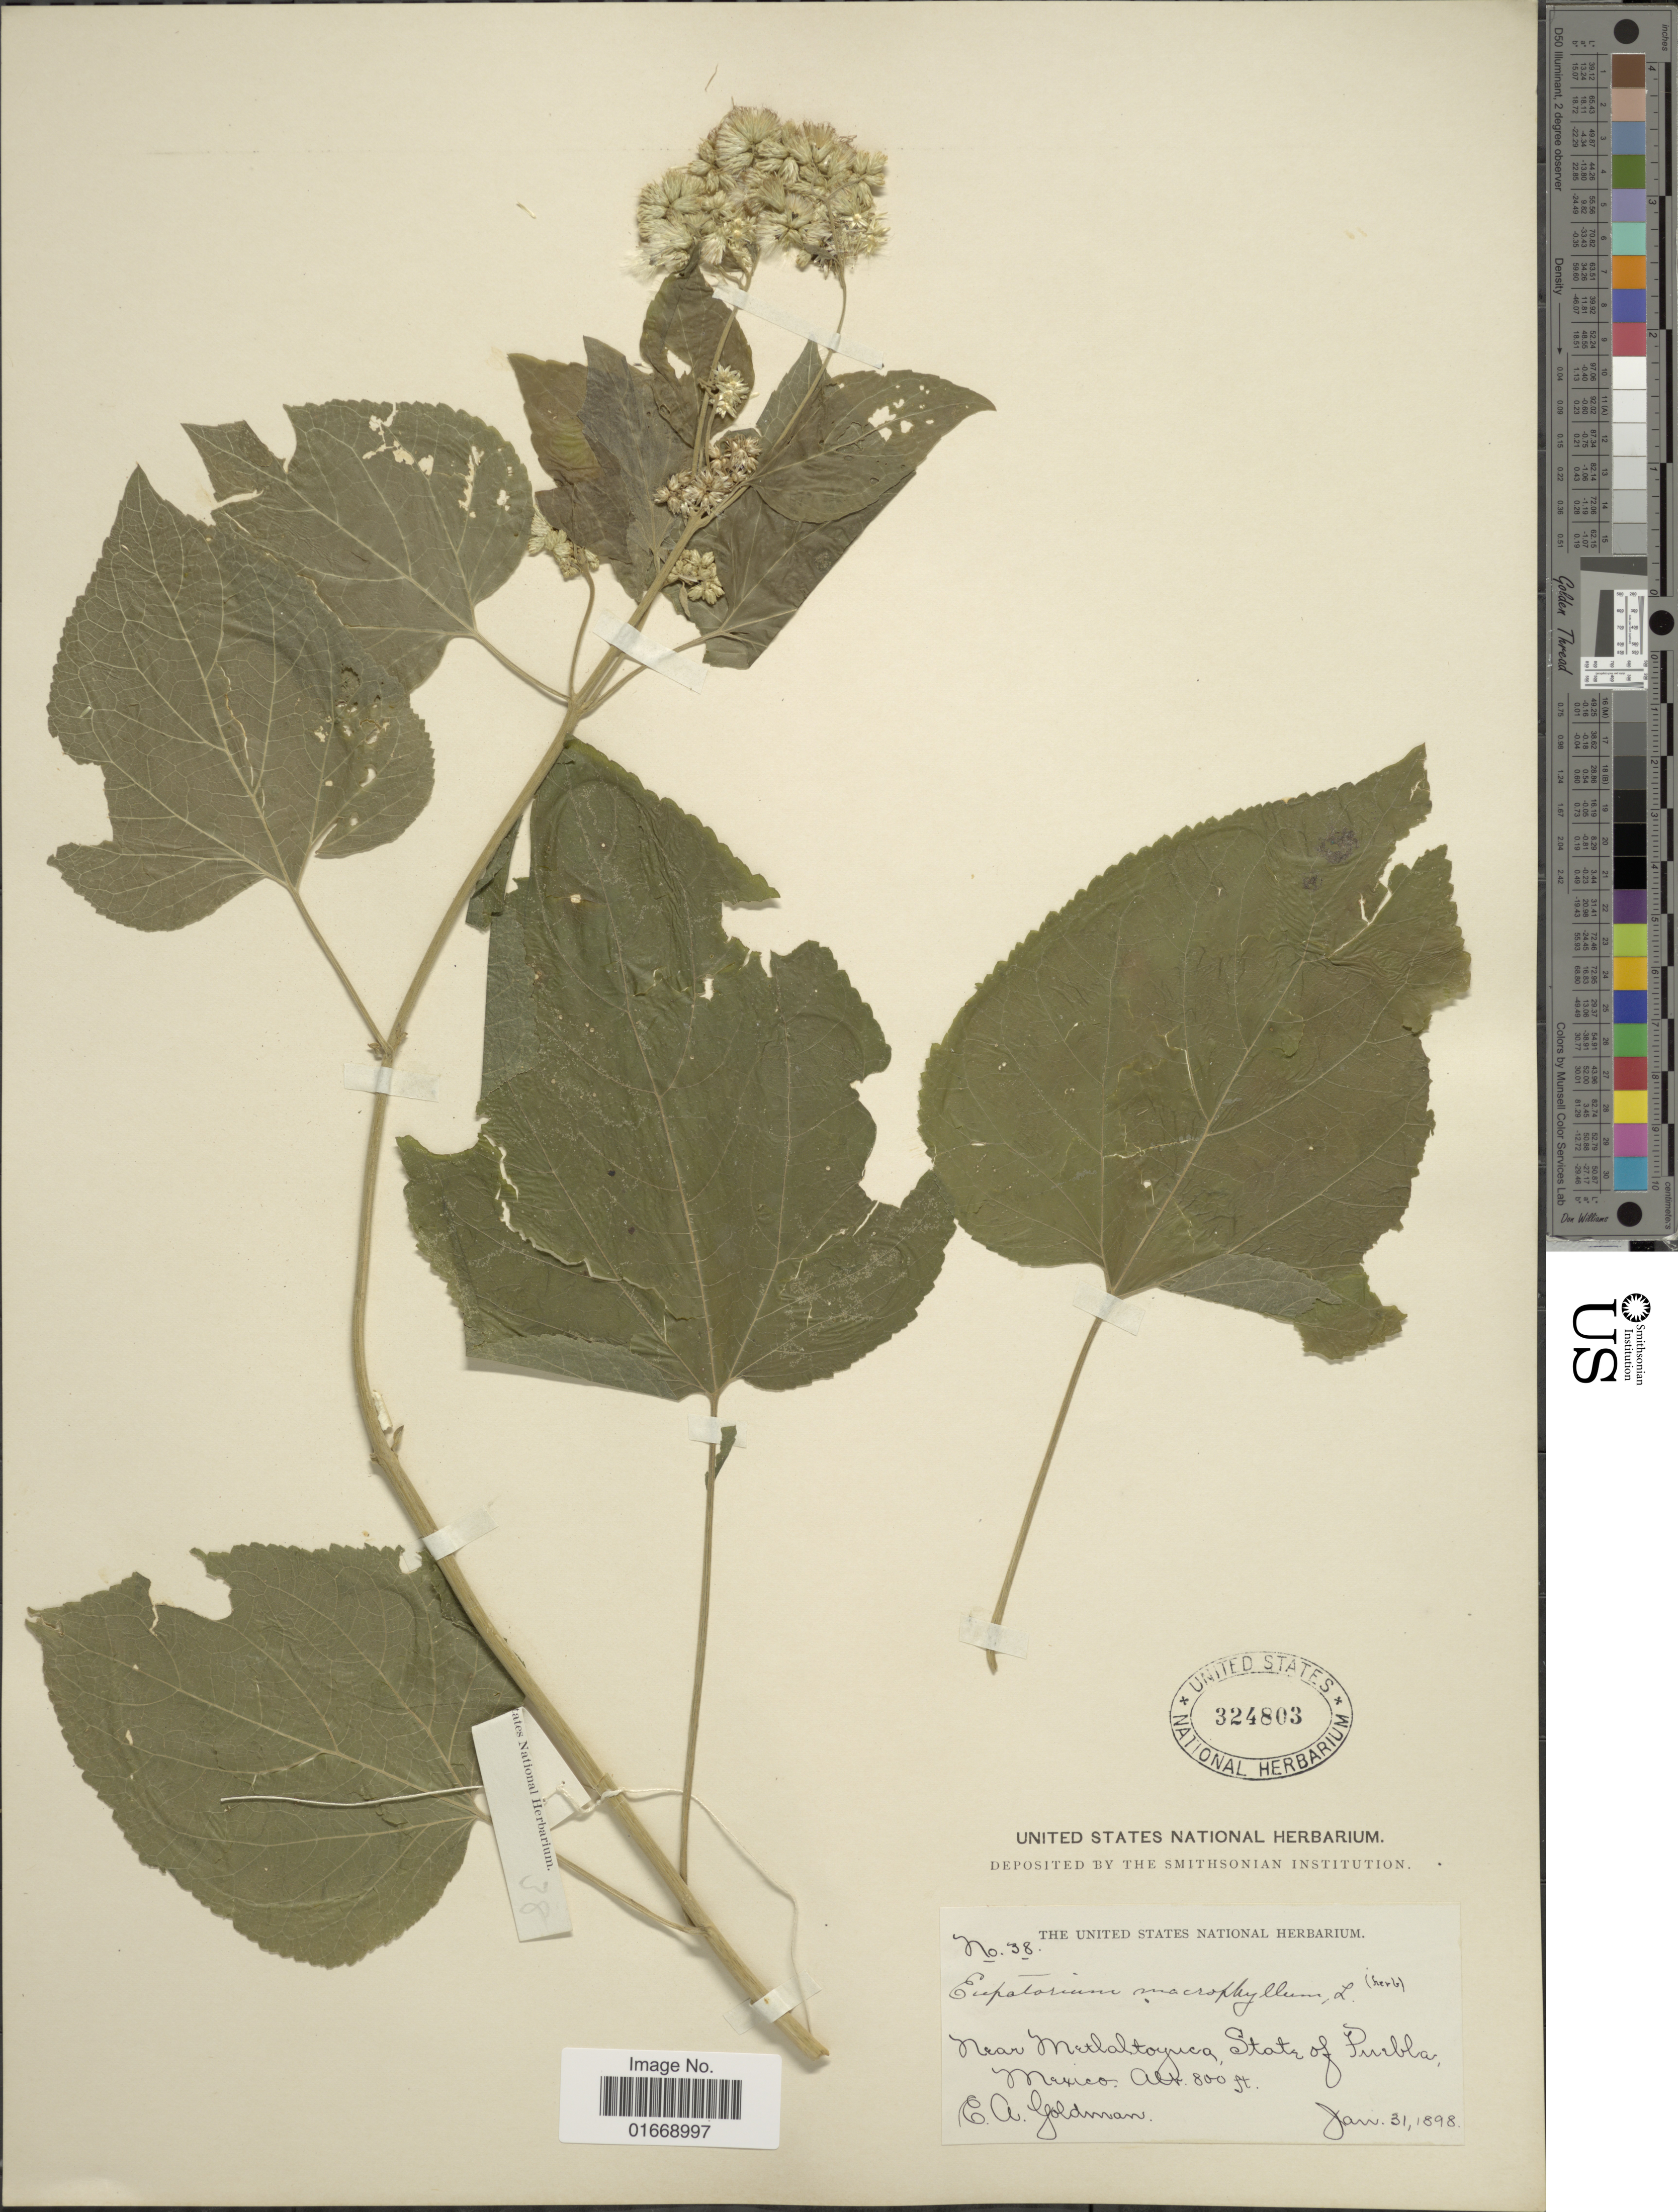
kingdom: Plantae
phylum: Tracheophyta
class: Magnoliopsida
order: Asterales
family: Asteraceae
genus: Hebeclinium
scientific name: Hebeclinium macrophyllum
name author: (L.) DC.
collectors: E. A. Goldman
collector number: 38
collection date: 1898-01-31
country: Mexico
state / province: Puebla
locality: Near Metlaltoyuca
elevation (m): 244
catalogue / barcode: US 324803